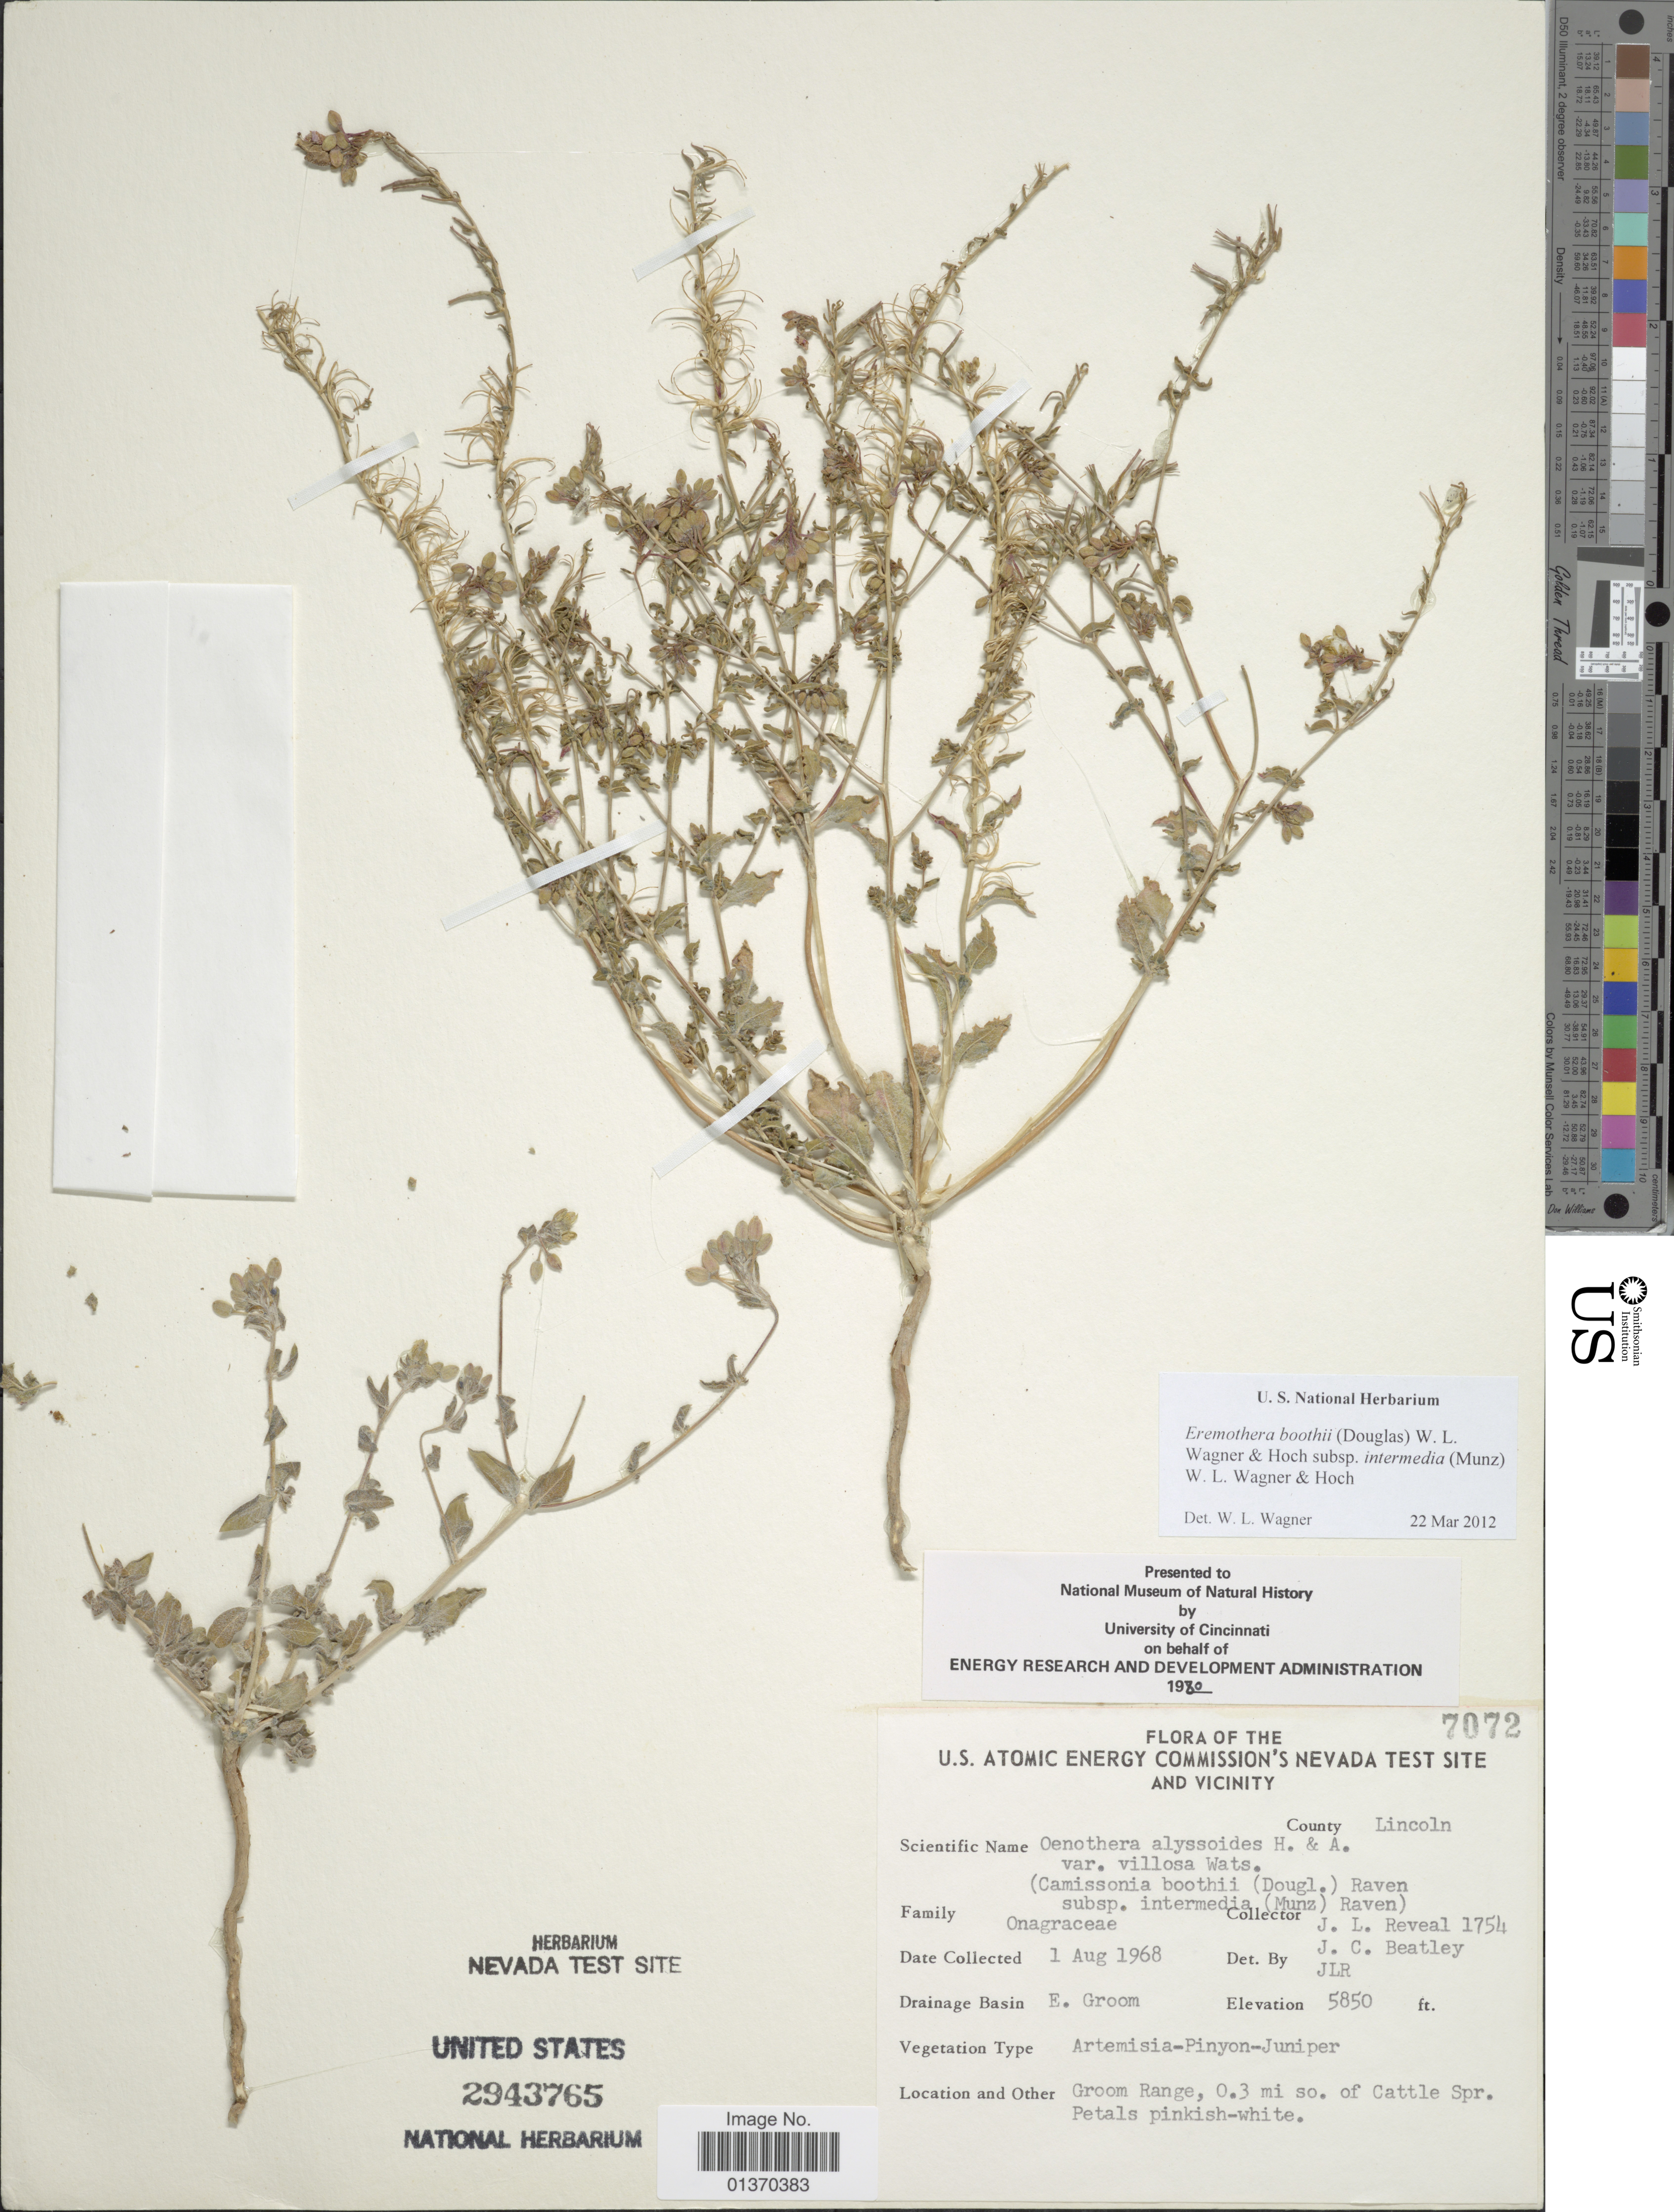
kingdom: Plantae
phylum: Tracheophyta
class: Magnoliopsida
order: Myrtales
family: Onagraceae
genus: Eremothera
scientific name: Eremothera boothii subsp. intermedia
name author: (Munz) W.L. Wagner & Hoch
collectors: J. L. Reveal & J. C. Beatley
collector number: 7072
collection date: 1968-08-01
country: United States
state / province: Nevada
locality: U. S. Atomic Energy Commission's Nevada Test Site and Vicinity, drainage basin E. Groom, Groom Range, 0.3 mi so. of Cattle Spr., Lincoln County.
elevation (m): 1783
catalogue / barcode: US 2943765